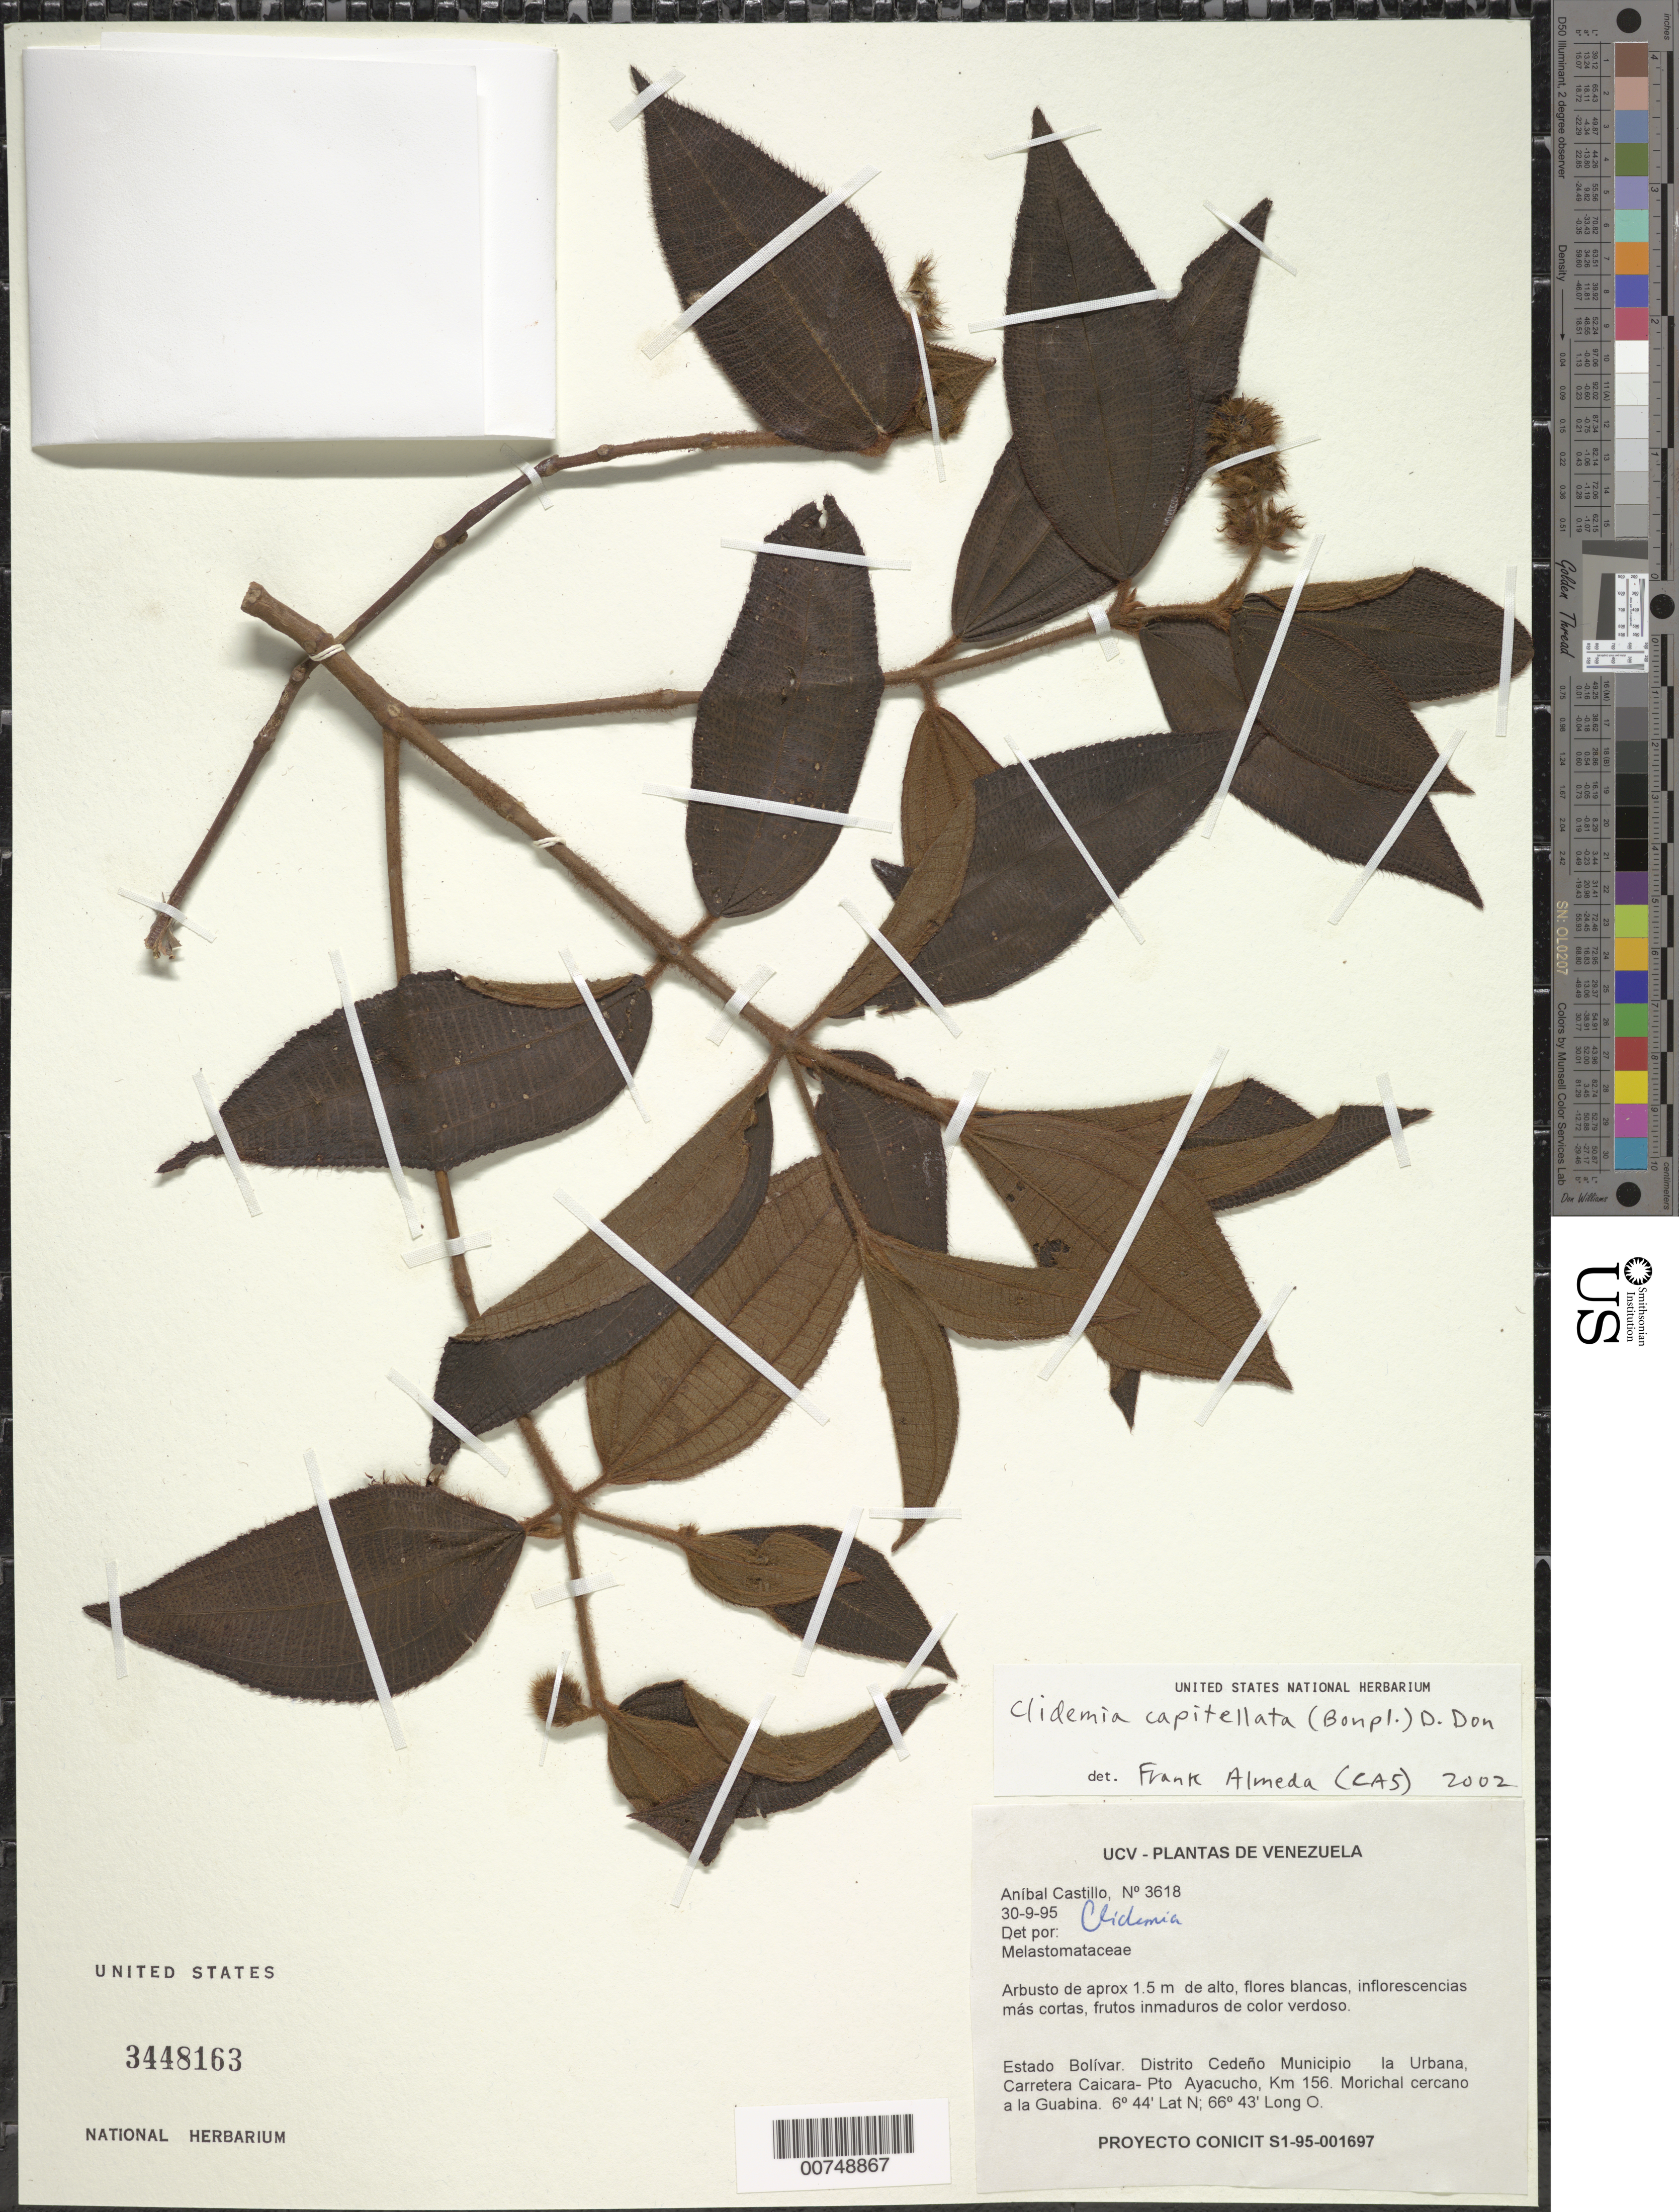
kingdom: Plantae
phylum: Tracheophyta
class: Magnoliopsida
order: Myrtales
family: Melastomataceae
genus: Clidemia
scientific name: Clidemia capitellata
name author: (Bonpl.) D. Don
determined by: Almeda, F.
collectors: A. Castillo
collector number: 3618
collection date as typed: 30-Sep-95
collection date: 1995-09-30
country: Venezuela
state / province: Bolívar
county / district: Cedeño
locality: Mun. la Urbana, Carretera Caicara-Puerto Ayacucho, km 156; cerca Caño a la Guabina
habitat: Morichal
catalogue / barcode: US 3448163